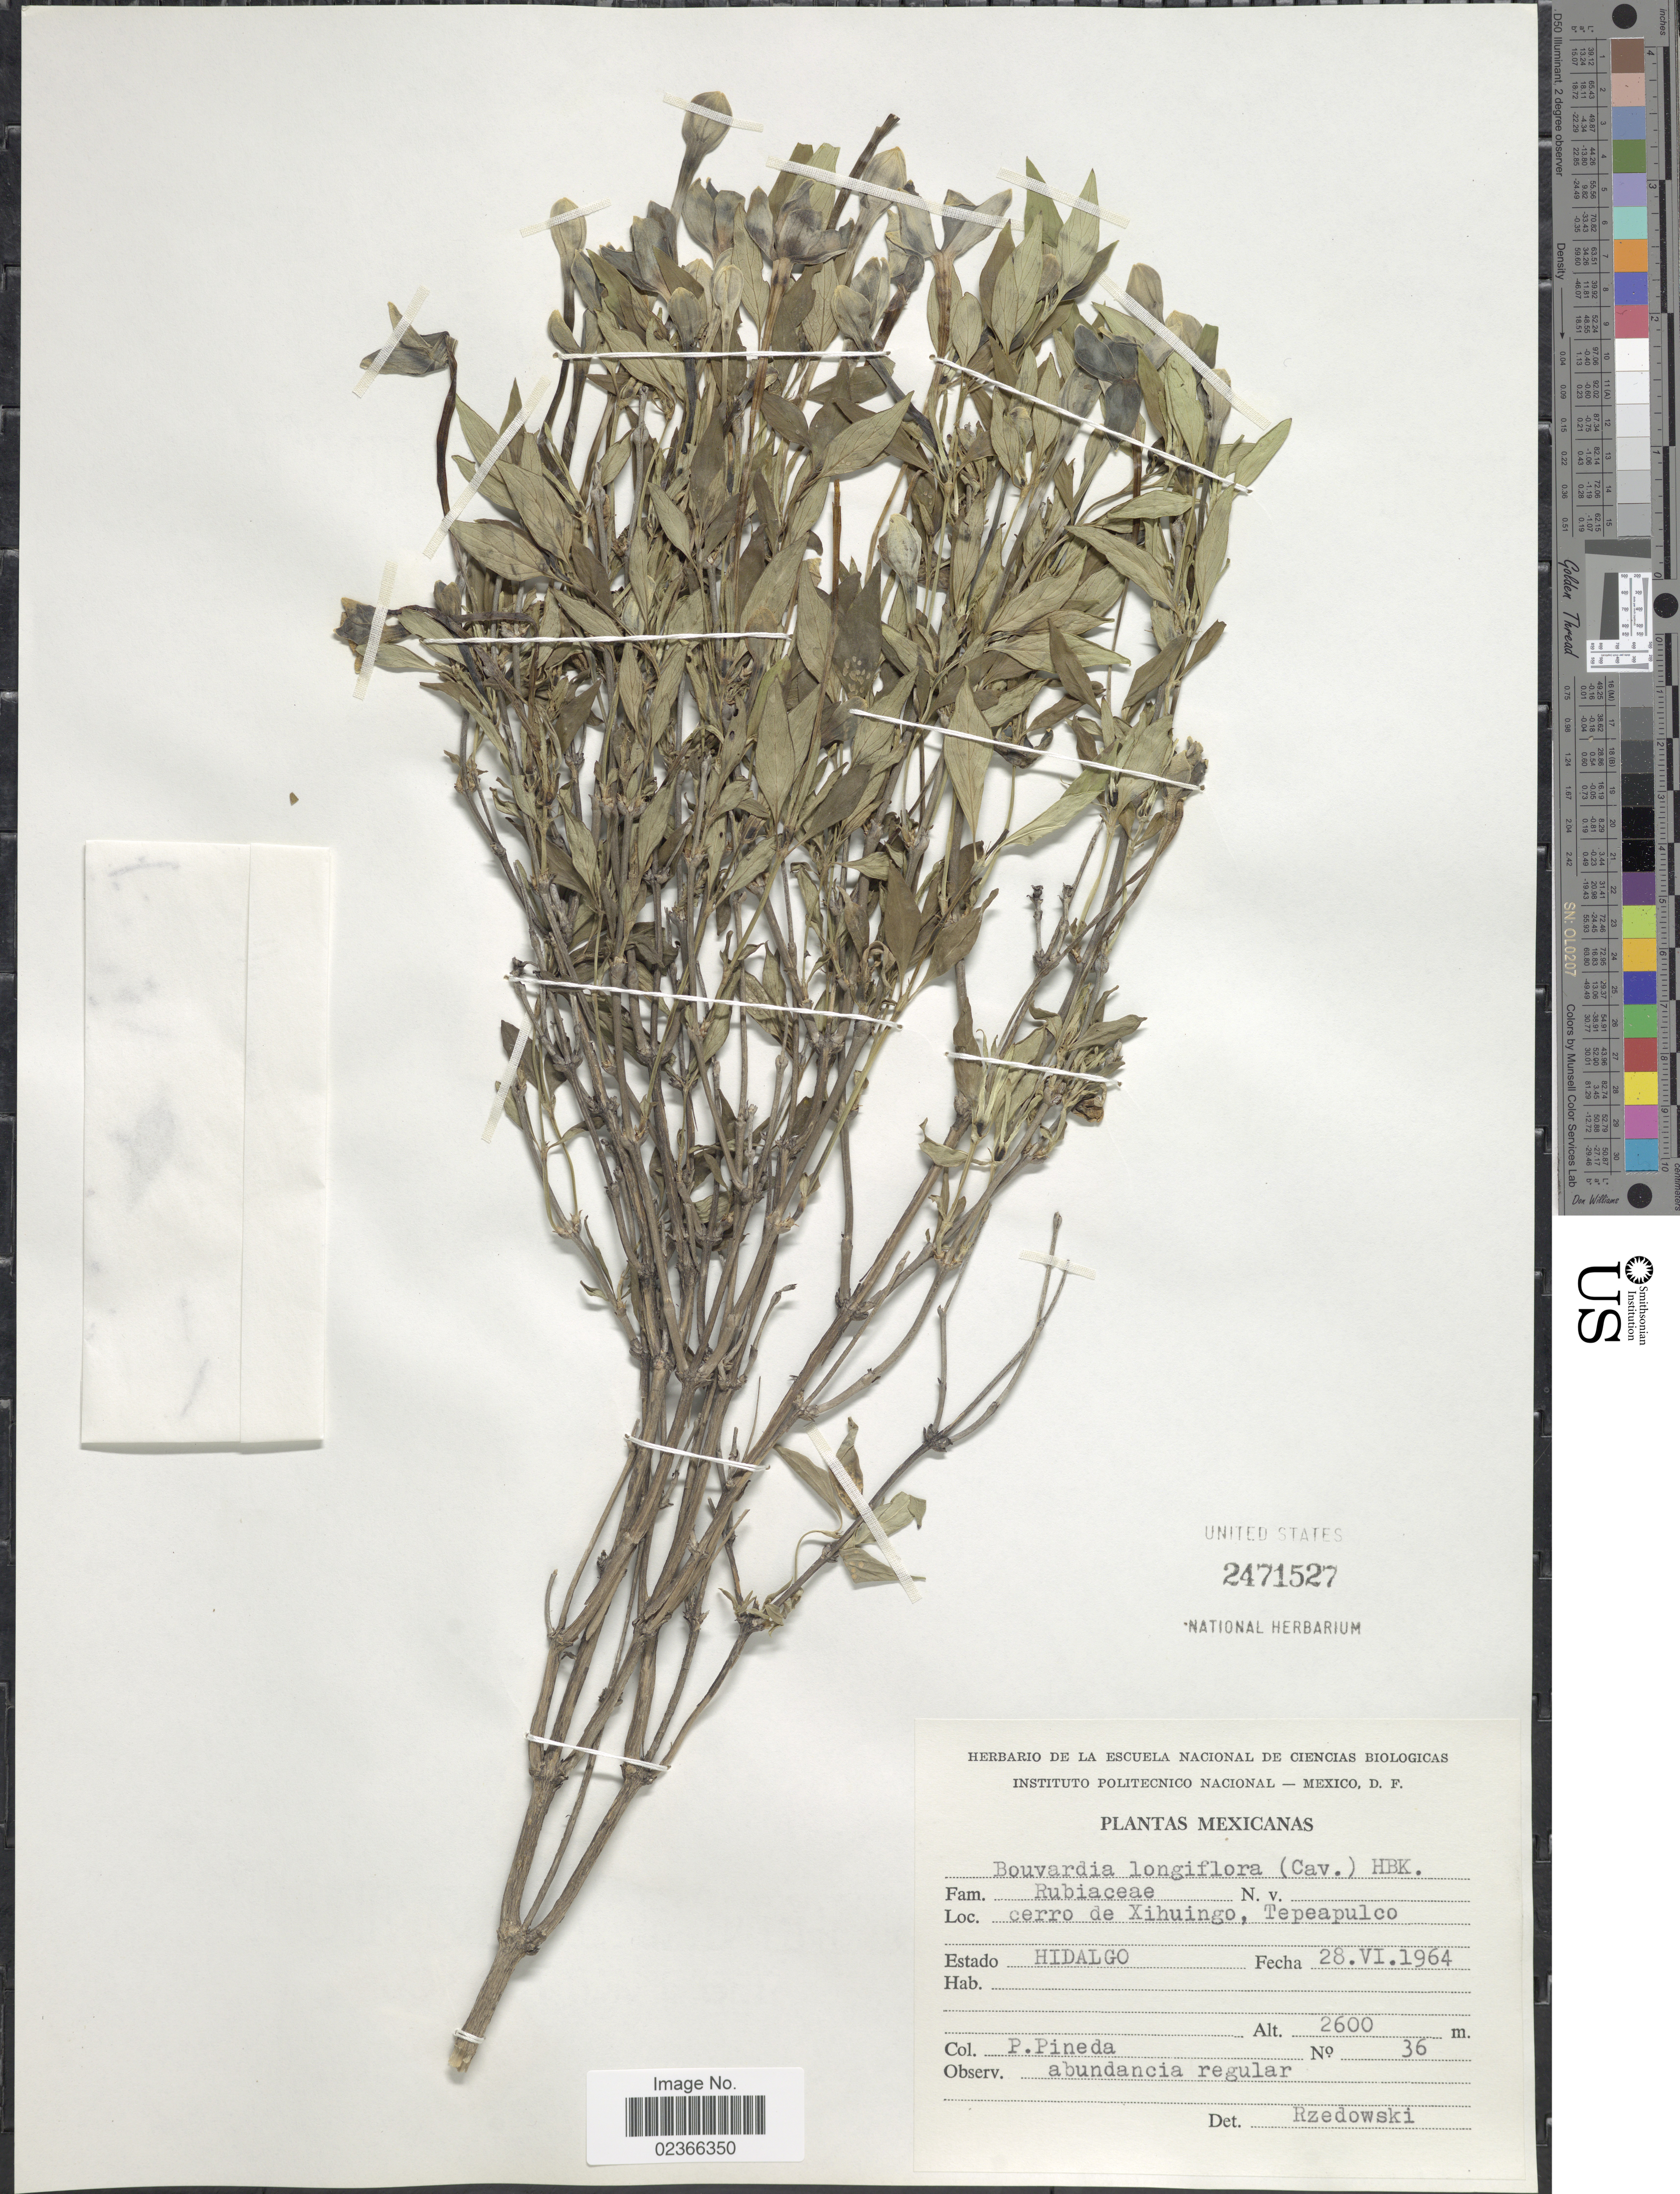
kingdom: Plantae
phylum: Tracheophyta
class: Magnoliopsida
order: Gentianales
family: Rubiaceae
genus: Bouvardia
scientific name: Bouvardia longiflora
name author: (Cav.) Kunth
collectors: P. Pineda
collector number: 36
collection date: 1964-06-28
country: Mexico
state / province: Hidalgo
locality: Cerro de Xihuingo, Tepeapulco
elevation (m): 2600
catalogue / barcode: US 2471527